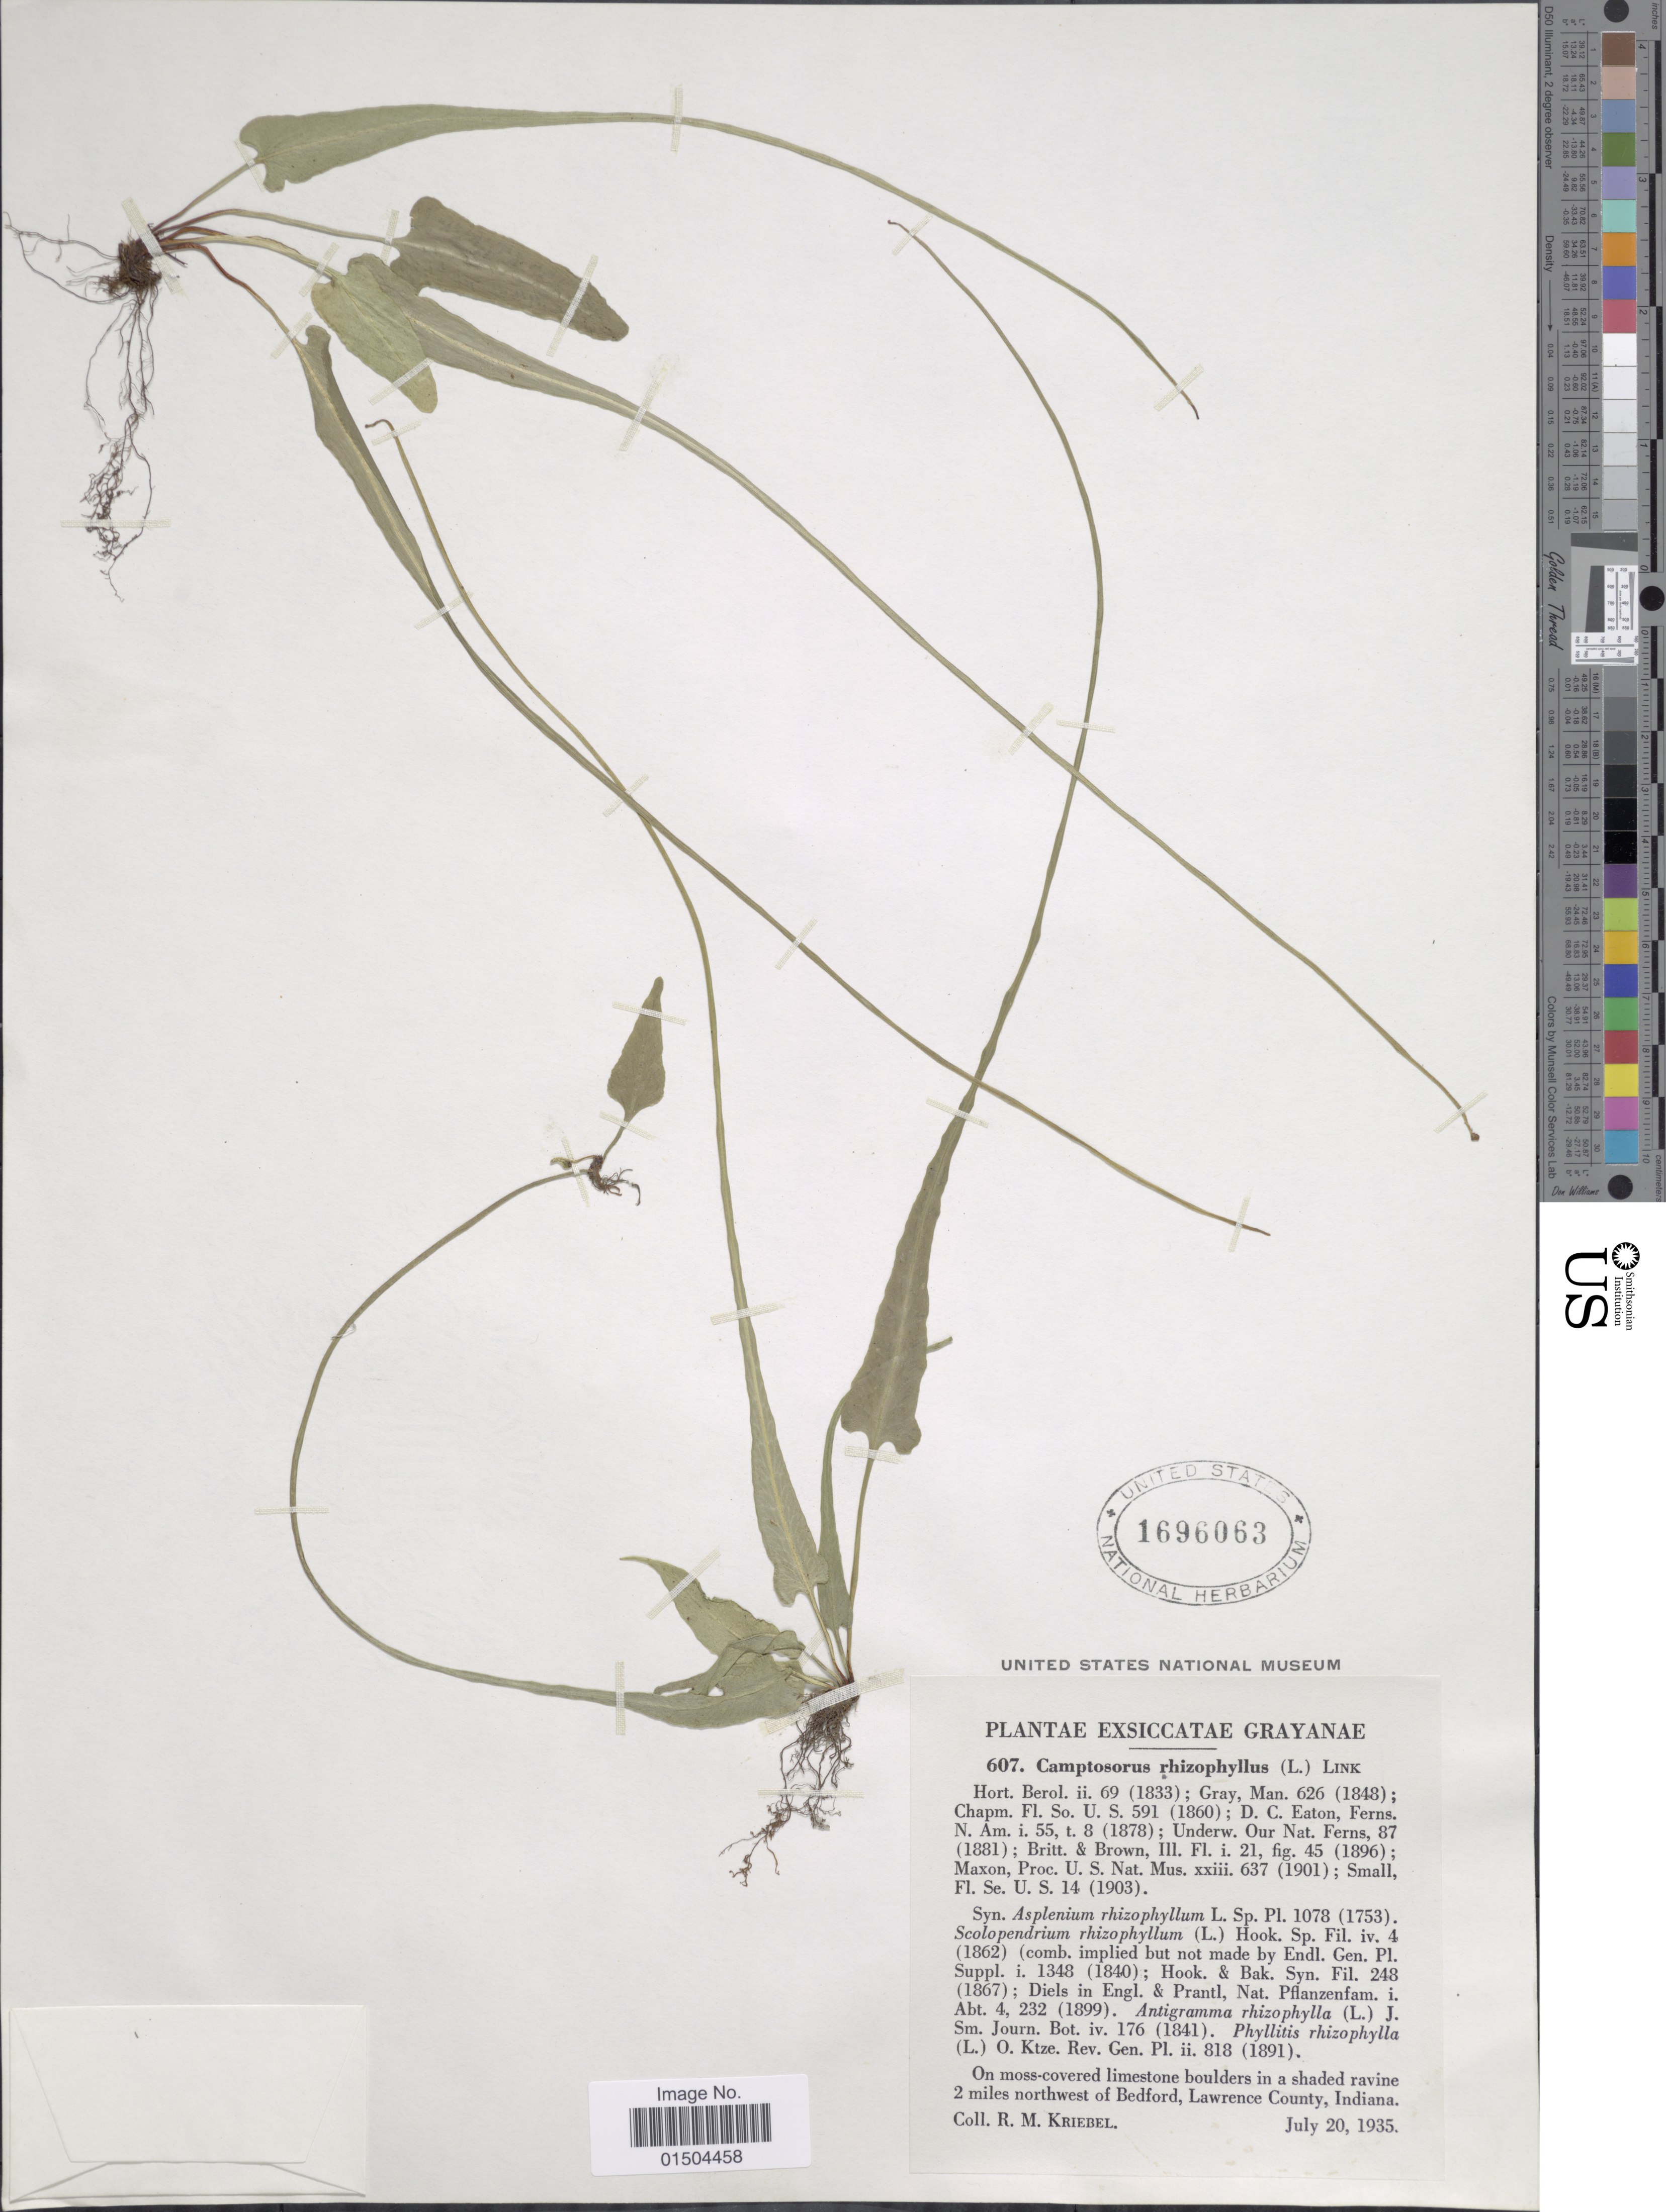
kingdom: Plantae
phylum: Tracheophyta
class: Polypodiopsida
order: Polypodiales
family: Aspleniaceae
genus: Asplenium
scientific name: Asplenium rhizophyllum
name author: L.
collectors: R. M. Kriebel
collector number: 607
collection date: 1935-07-20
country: United States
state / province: Indiana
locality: On moss-covered limestone boulders in a shaded ravine 2 miles northwest of Bedford, Lawrence County.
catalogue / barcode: US 1696063